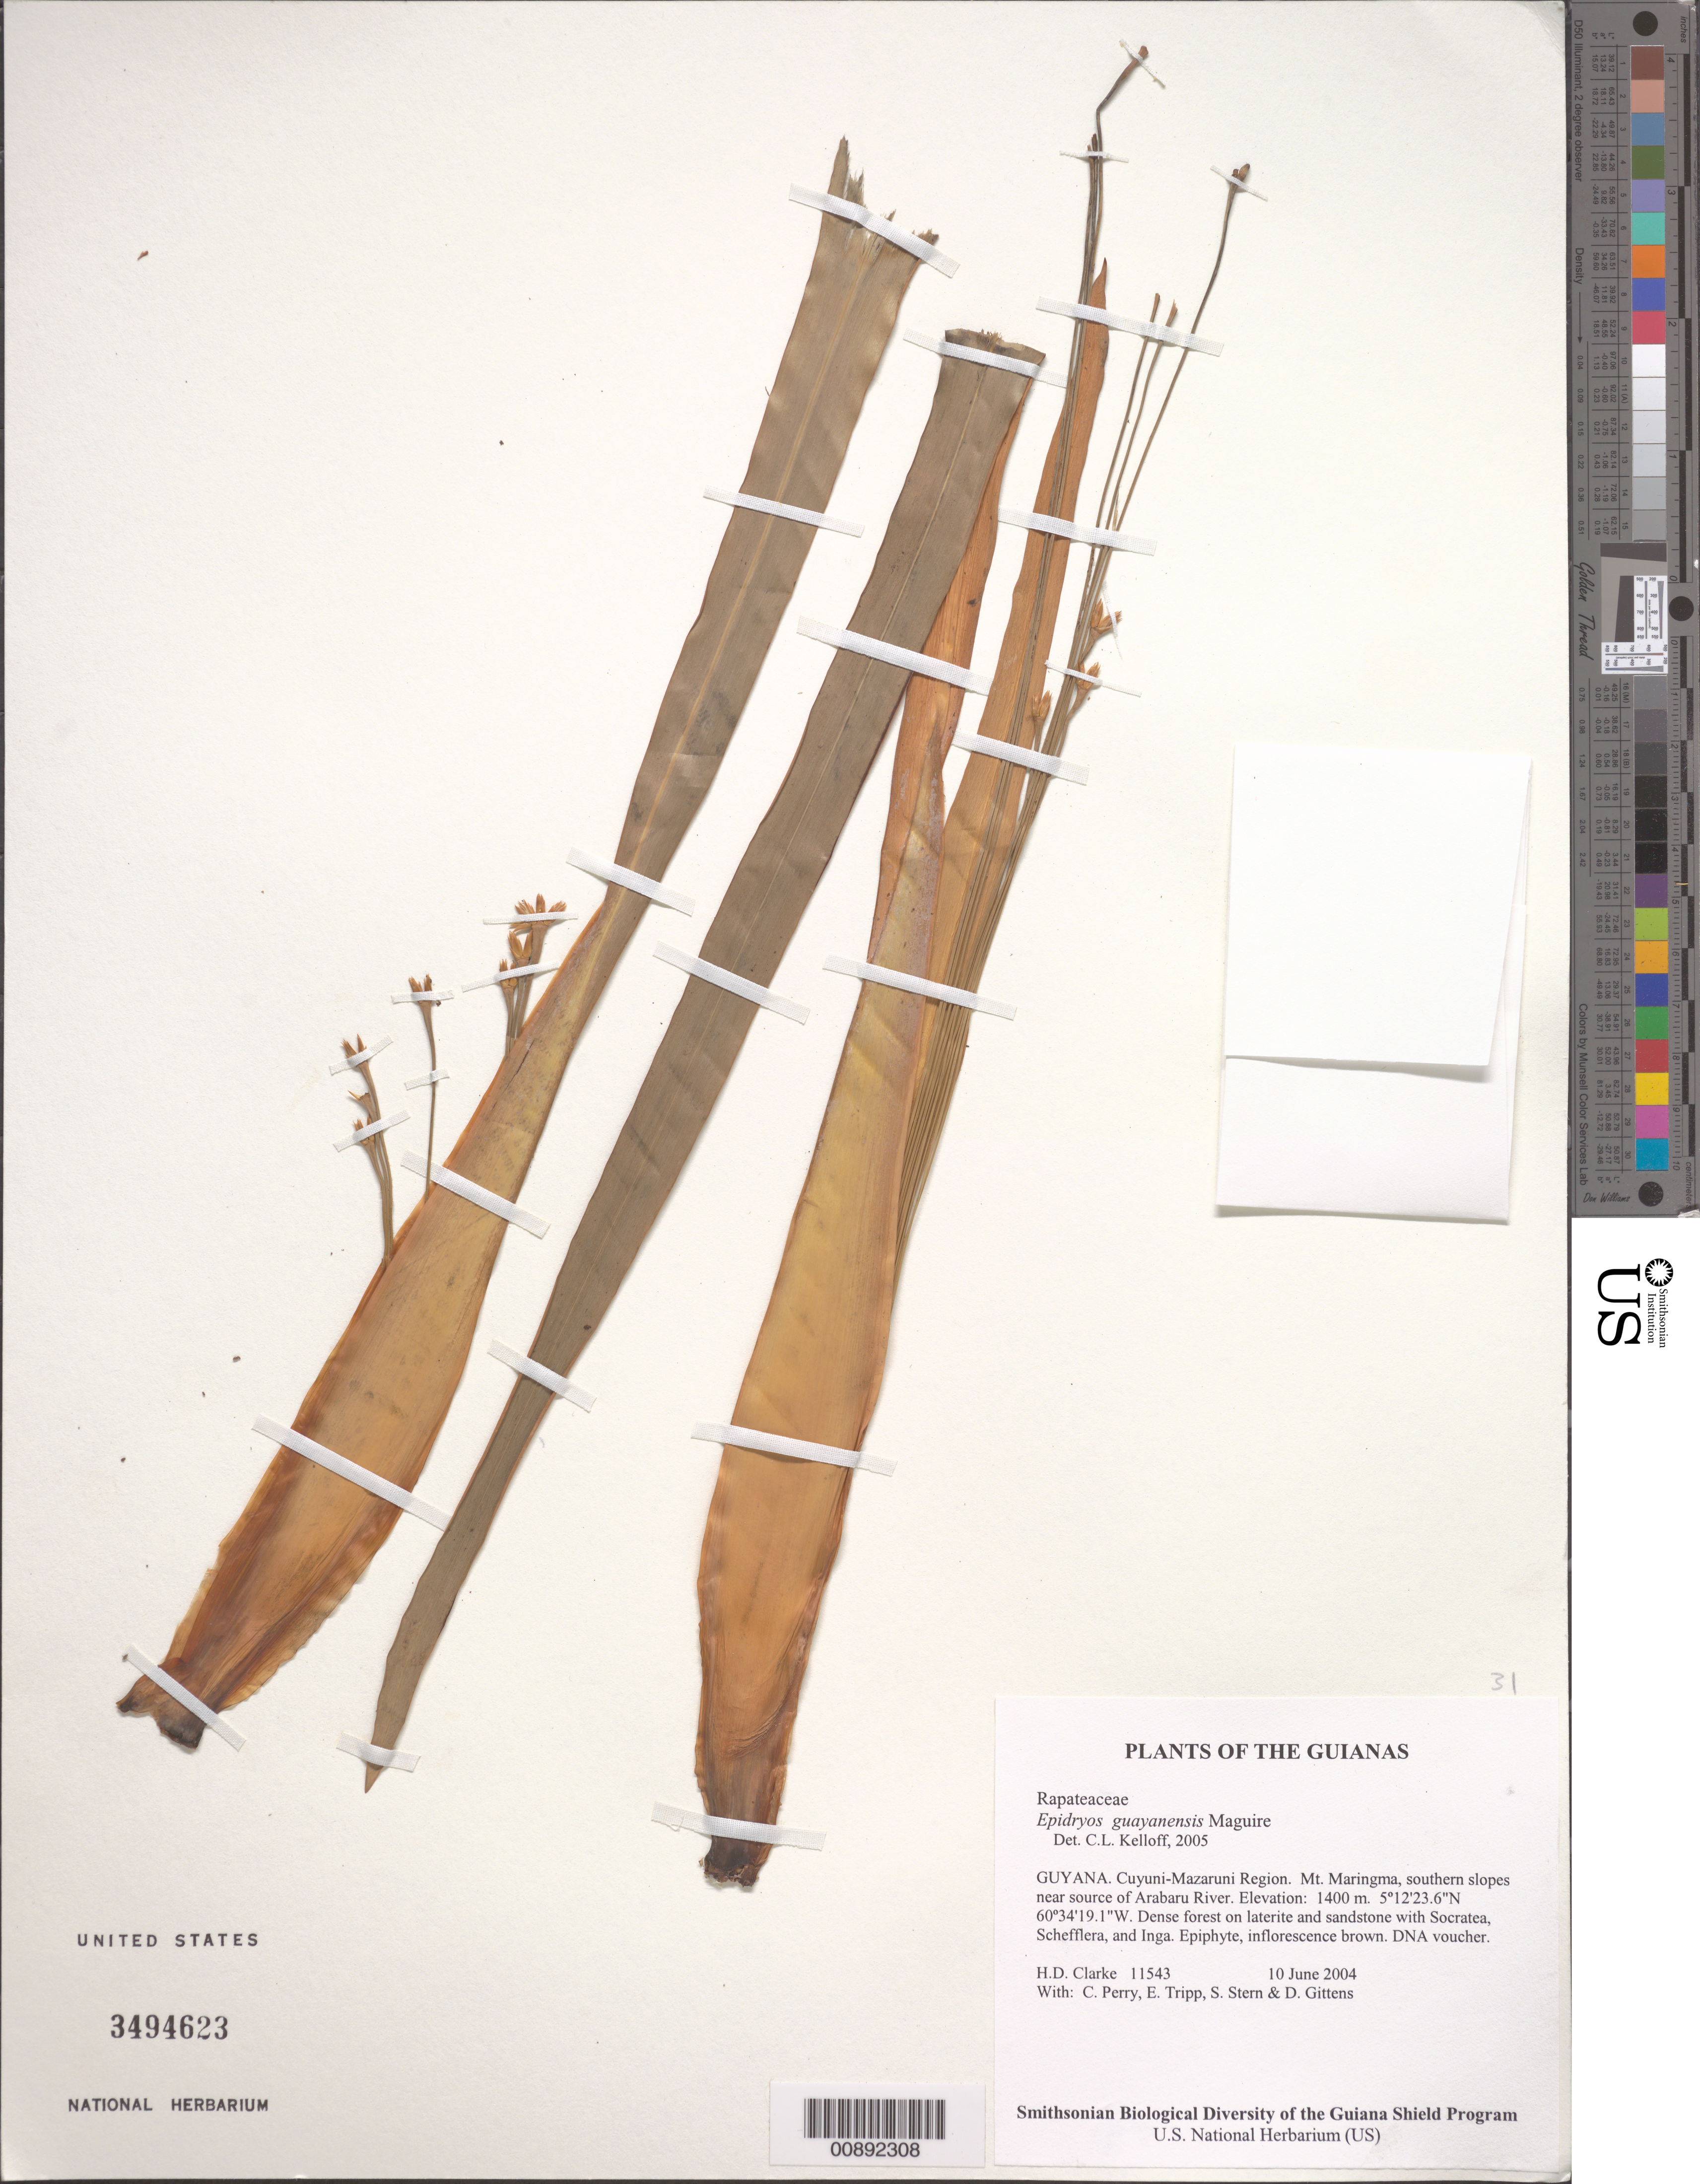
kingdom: Plantae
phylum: Tracheophyta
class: Liliopsida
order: Poales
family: Rapateaceae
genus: Epidryos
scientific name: Epidryos guayanensis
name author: Maguire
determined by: Berry, P. E., (WIS), University of Wisconsin - Madison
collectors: H. D. Clarke, C. Perry, E. Tripp, S. R. Stern & D. Gittens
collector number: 11543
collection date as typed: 10 June 2004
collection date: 2004-06-10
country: Guyana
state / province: Cuyuni-Mazaruni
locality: Mt. Maringma, southern slopes near source of Arabaru River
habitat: Dense forest on laterite and sandstone with Socratea, Schefflera, and Inga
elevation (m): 1400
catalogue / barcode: US 3494623